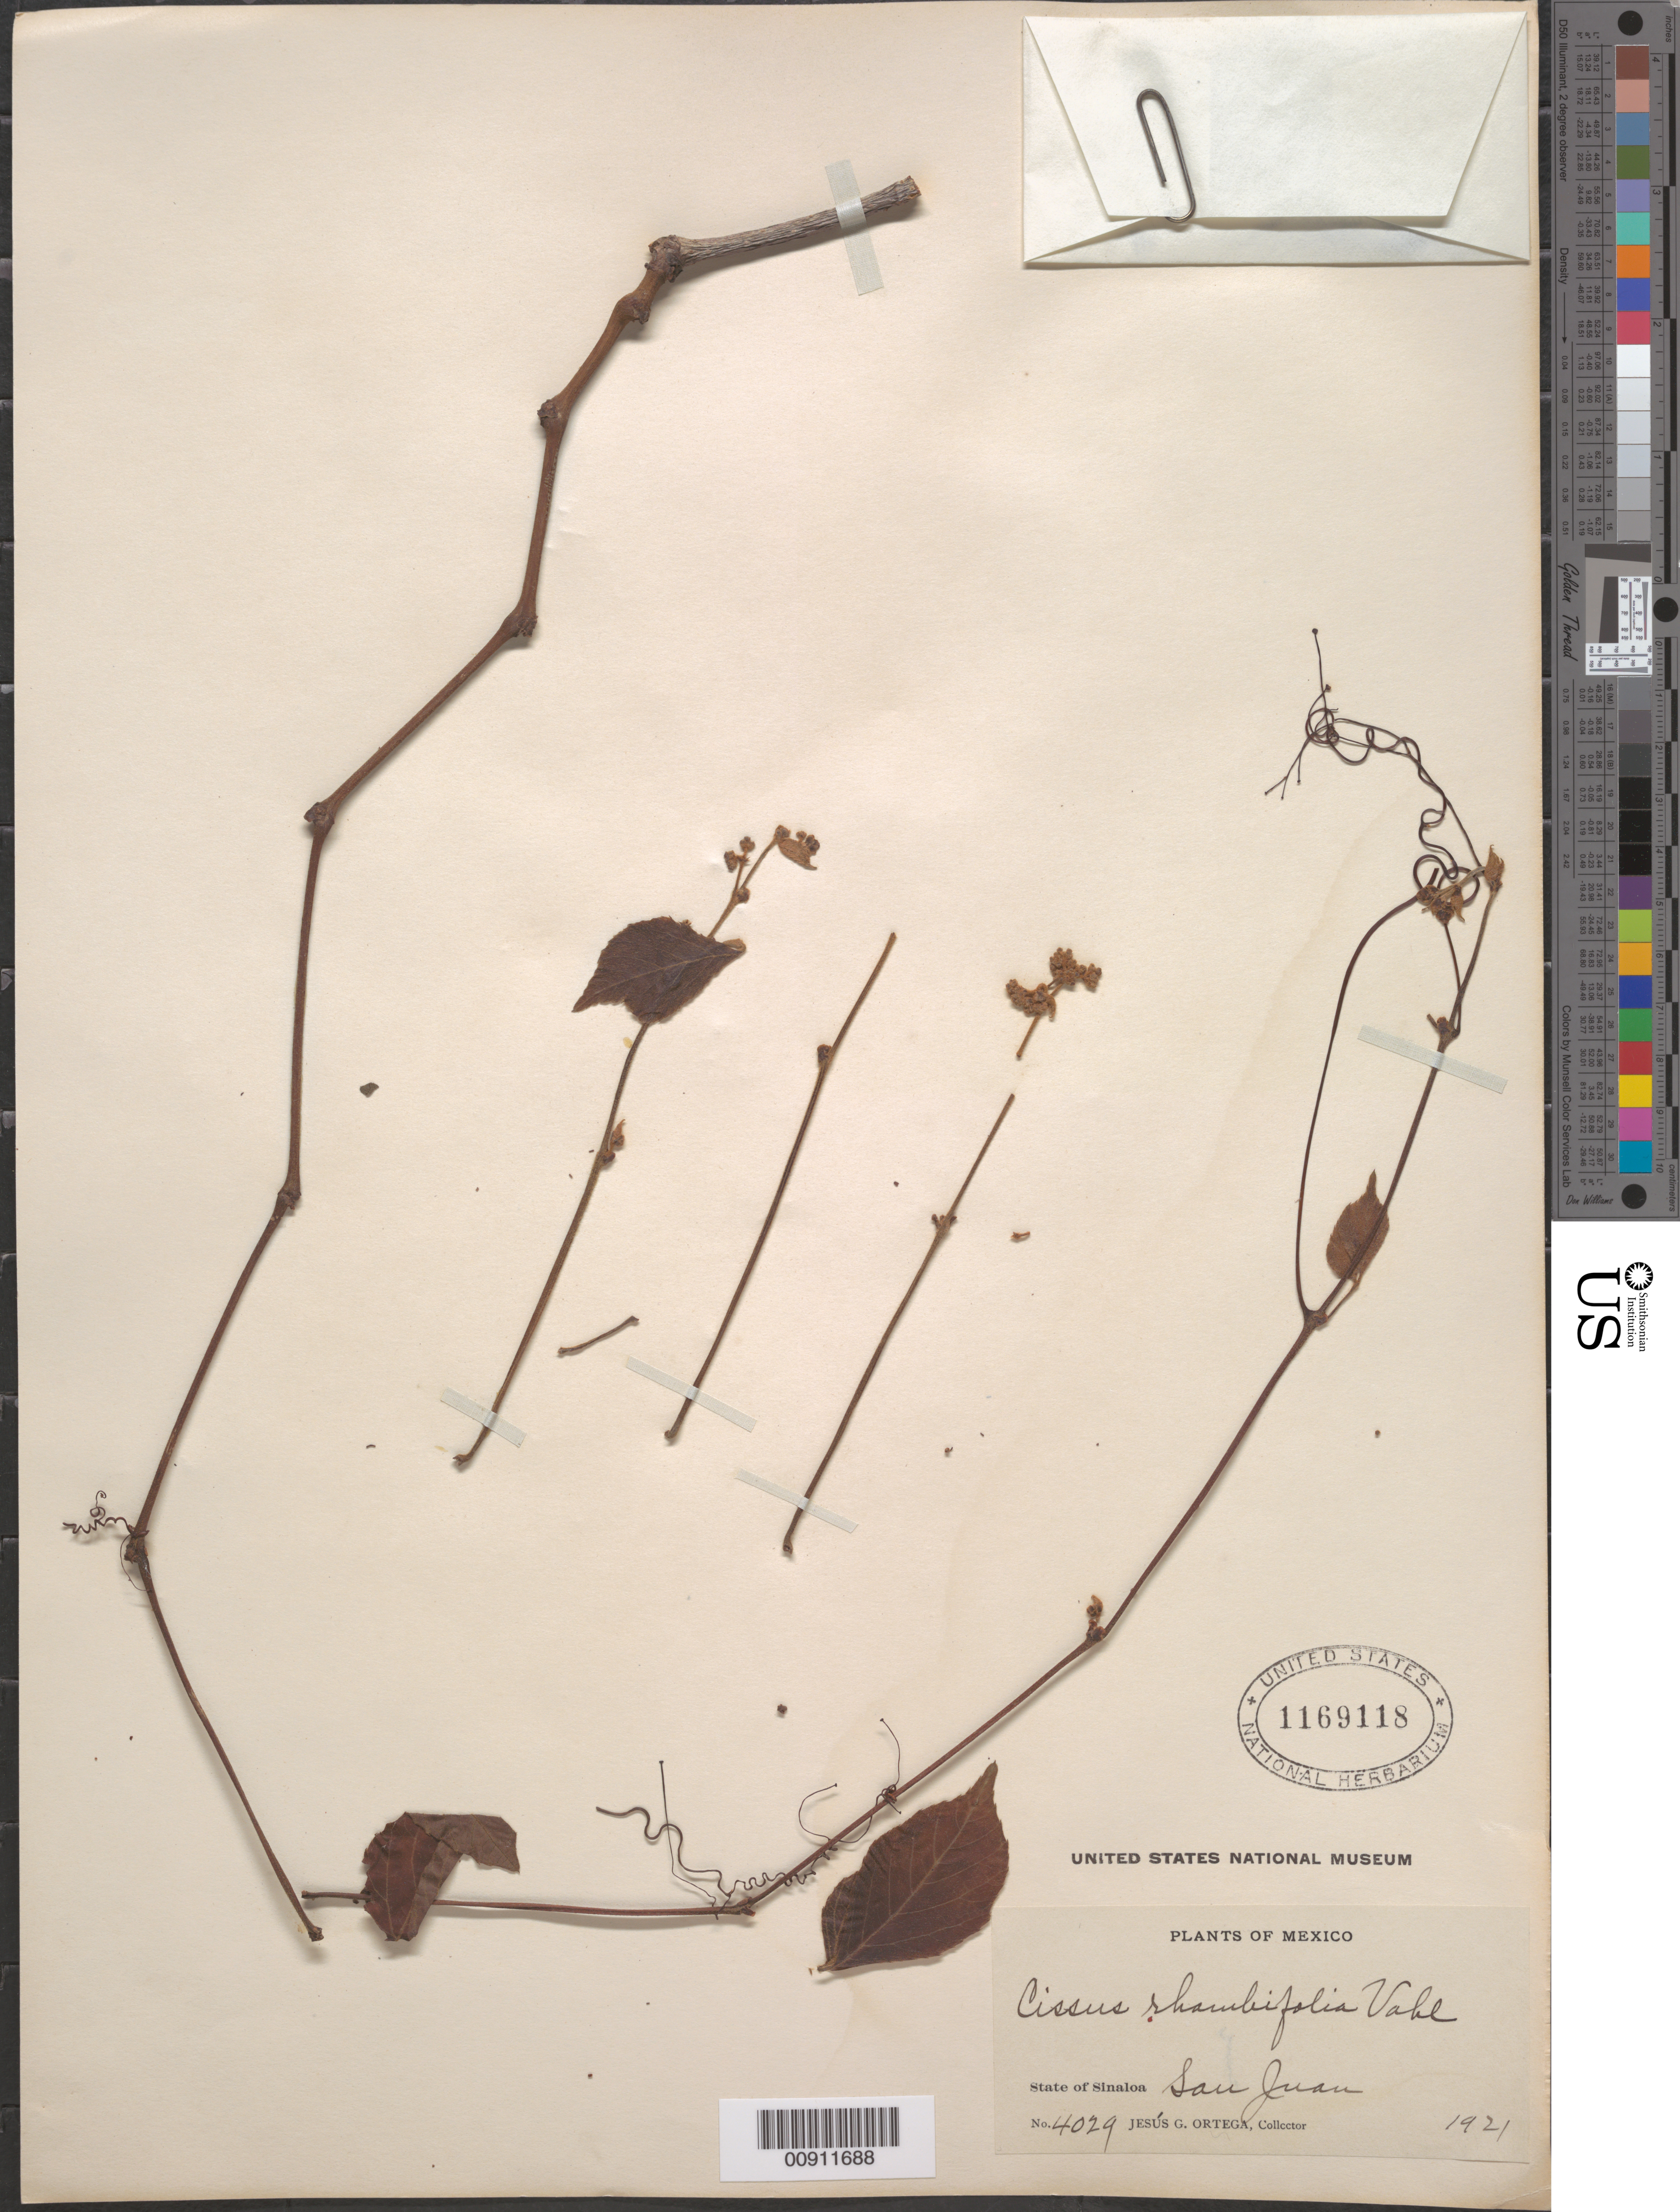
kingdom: Plantae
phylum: Tracheophyta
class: Magnoliopsida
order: Vitales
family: Vitaceae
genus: Cissus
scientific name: Cissus rhombifolia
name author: Vahl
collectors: J. Ortega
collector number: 4029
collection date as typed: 1921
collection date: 1921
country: Mexico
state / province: Sinaloa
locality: San Juan, State of Sinaloa.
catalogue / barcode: US 1169118